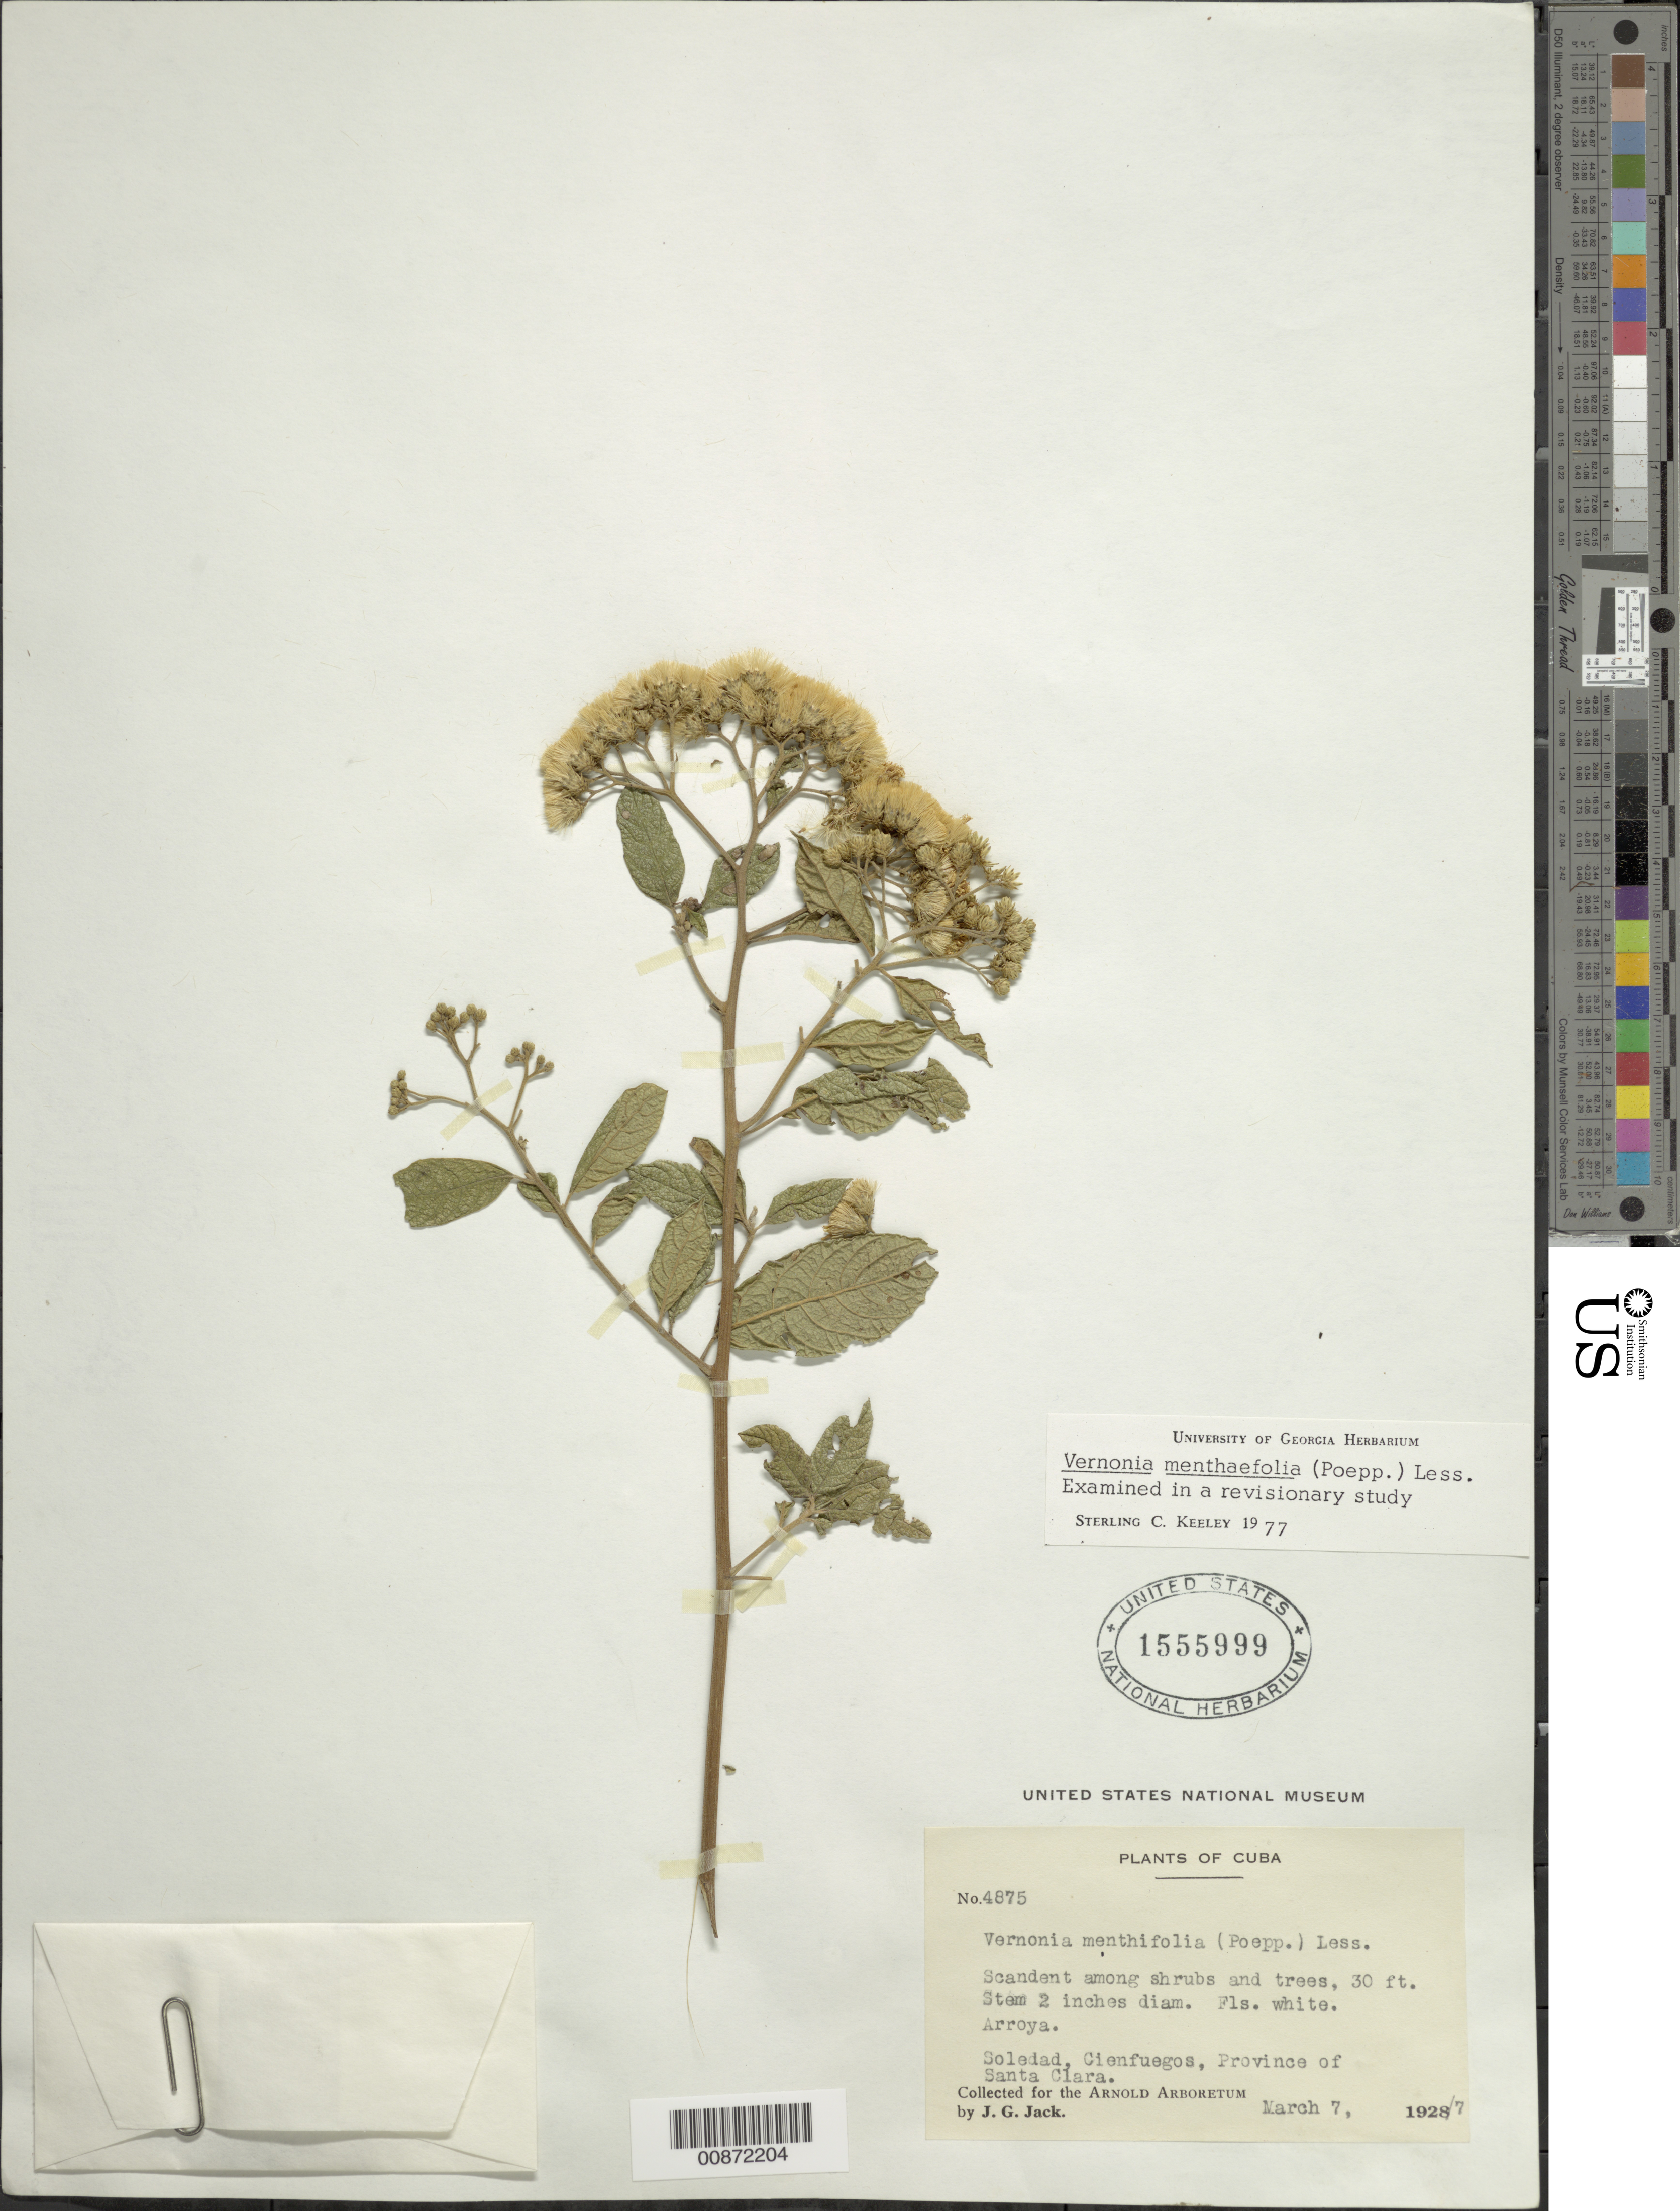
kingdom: Plantae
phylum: Tracheophyta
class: Magnoliopsida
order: Asterales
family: Asteraceae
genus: Vernonanthura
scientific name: Vernonanthura menthifolia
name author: (Poepp. ex Spreng.) H. Rob.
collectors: J. G. Jack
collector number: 4875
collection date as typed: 07 Mar 1927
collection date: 1927-03-07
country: Cuba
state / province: Las Villas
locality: Soledad, Cienfuegos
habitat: Among shrubs and trees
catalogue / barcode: US 1555999